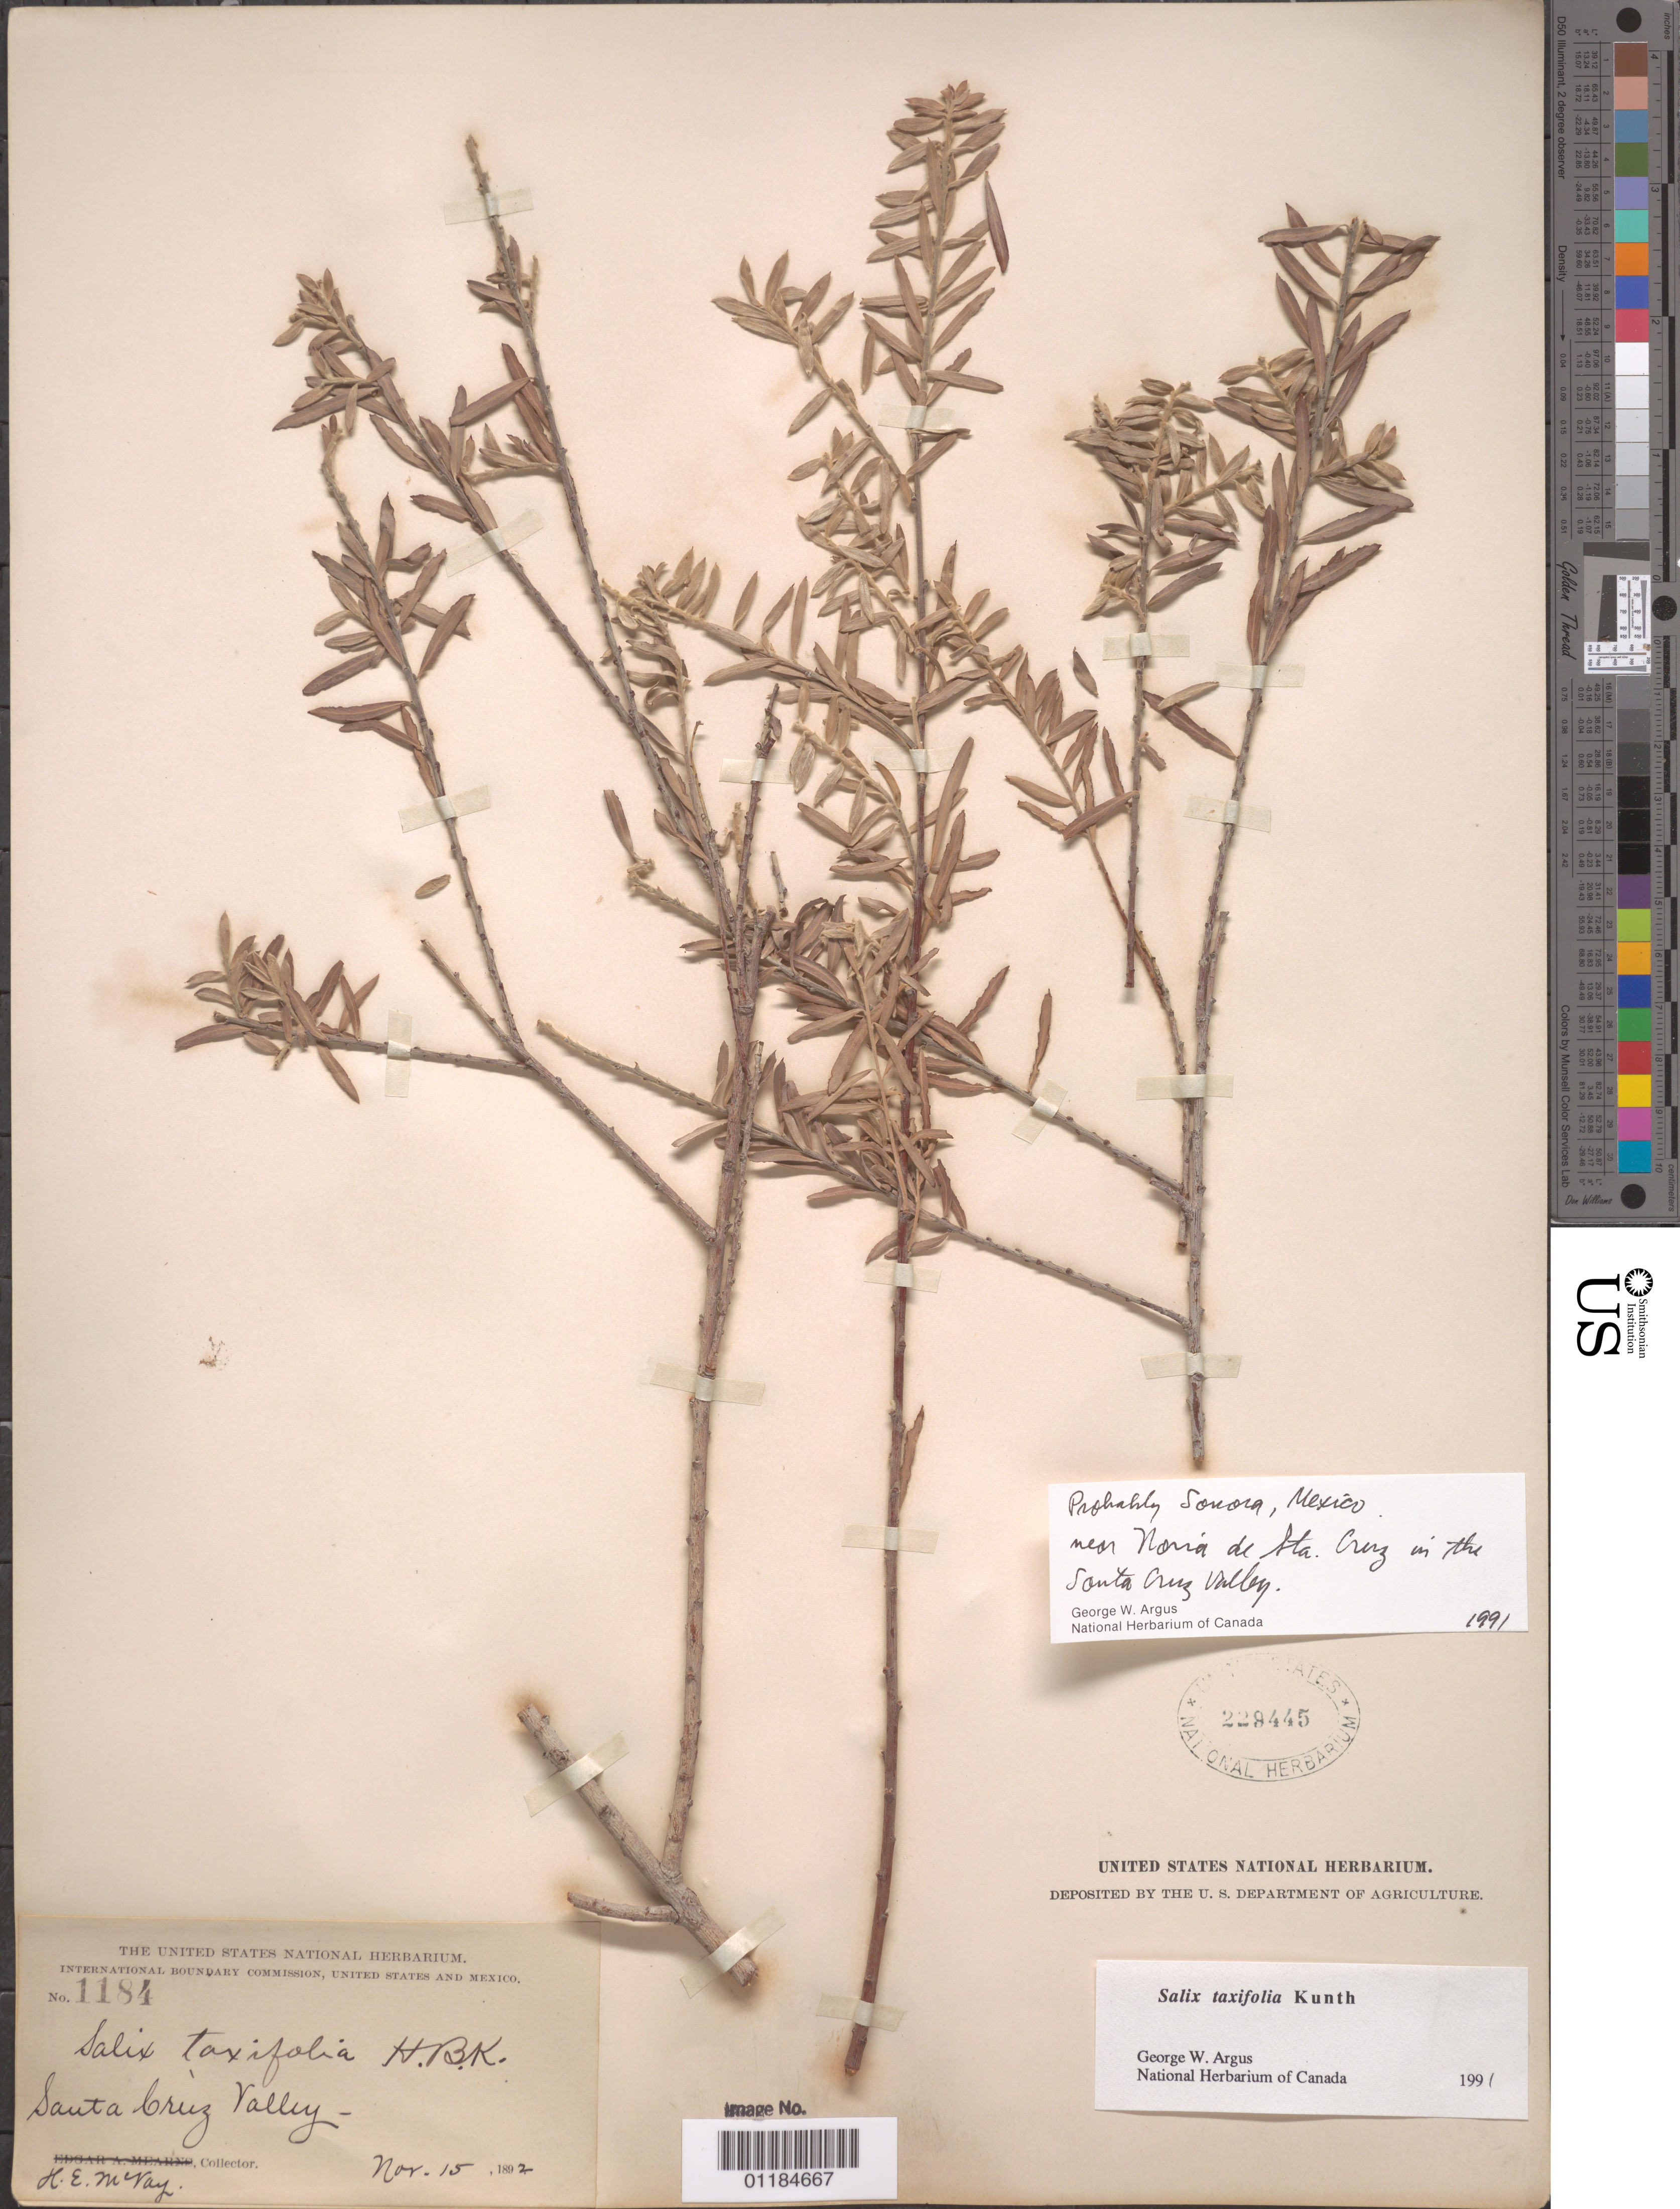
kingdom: Plantae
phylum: Tracheophyta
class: Magnoliopsida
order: Malpighiales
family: Salicaceae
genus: Salix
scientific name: Salix taxifolia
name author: Kunth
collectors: H. E. McVay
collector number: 1184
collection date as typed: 15 Nov 1892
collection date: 1892-11-15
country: United States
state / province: Arizona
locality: Santa Cruz Valley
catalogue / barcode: US 229445